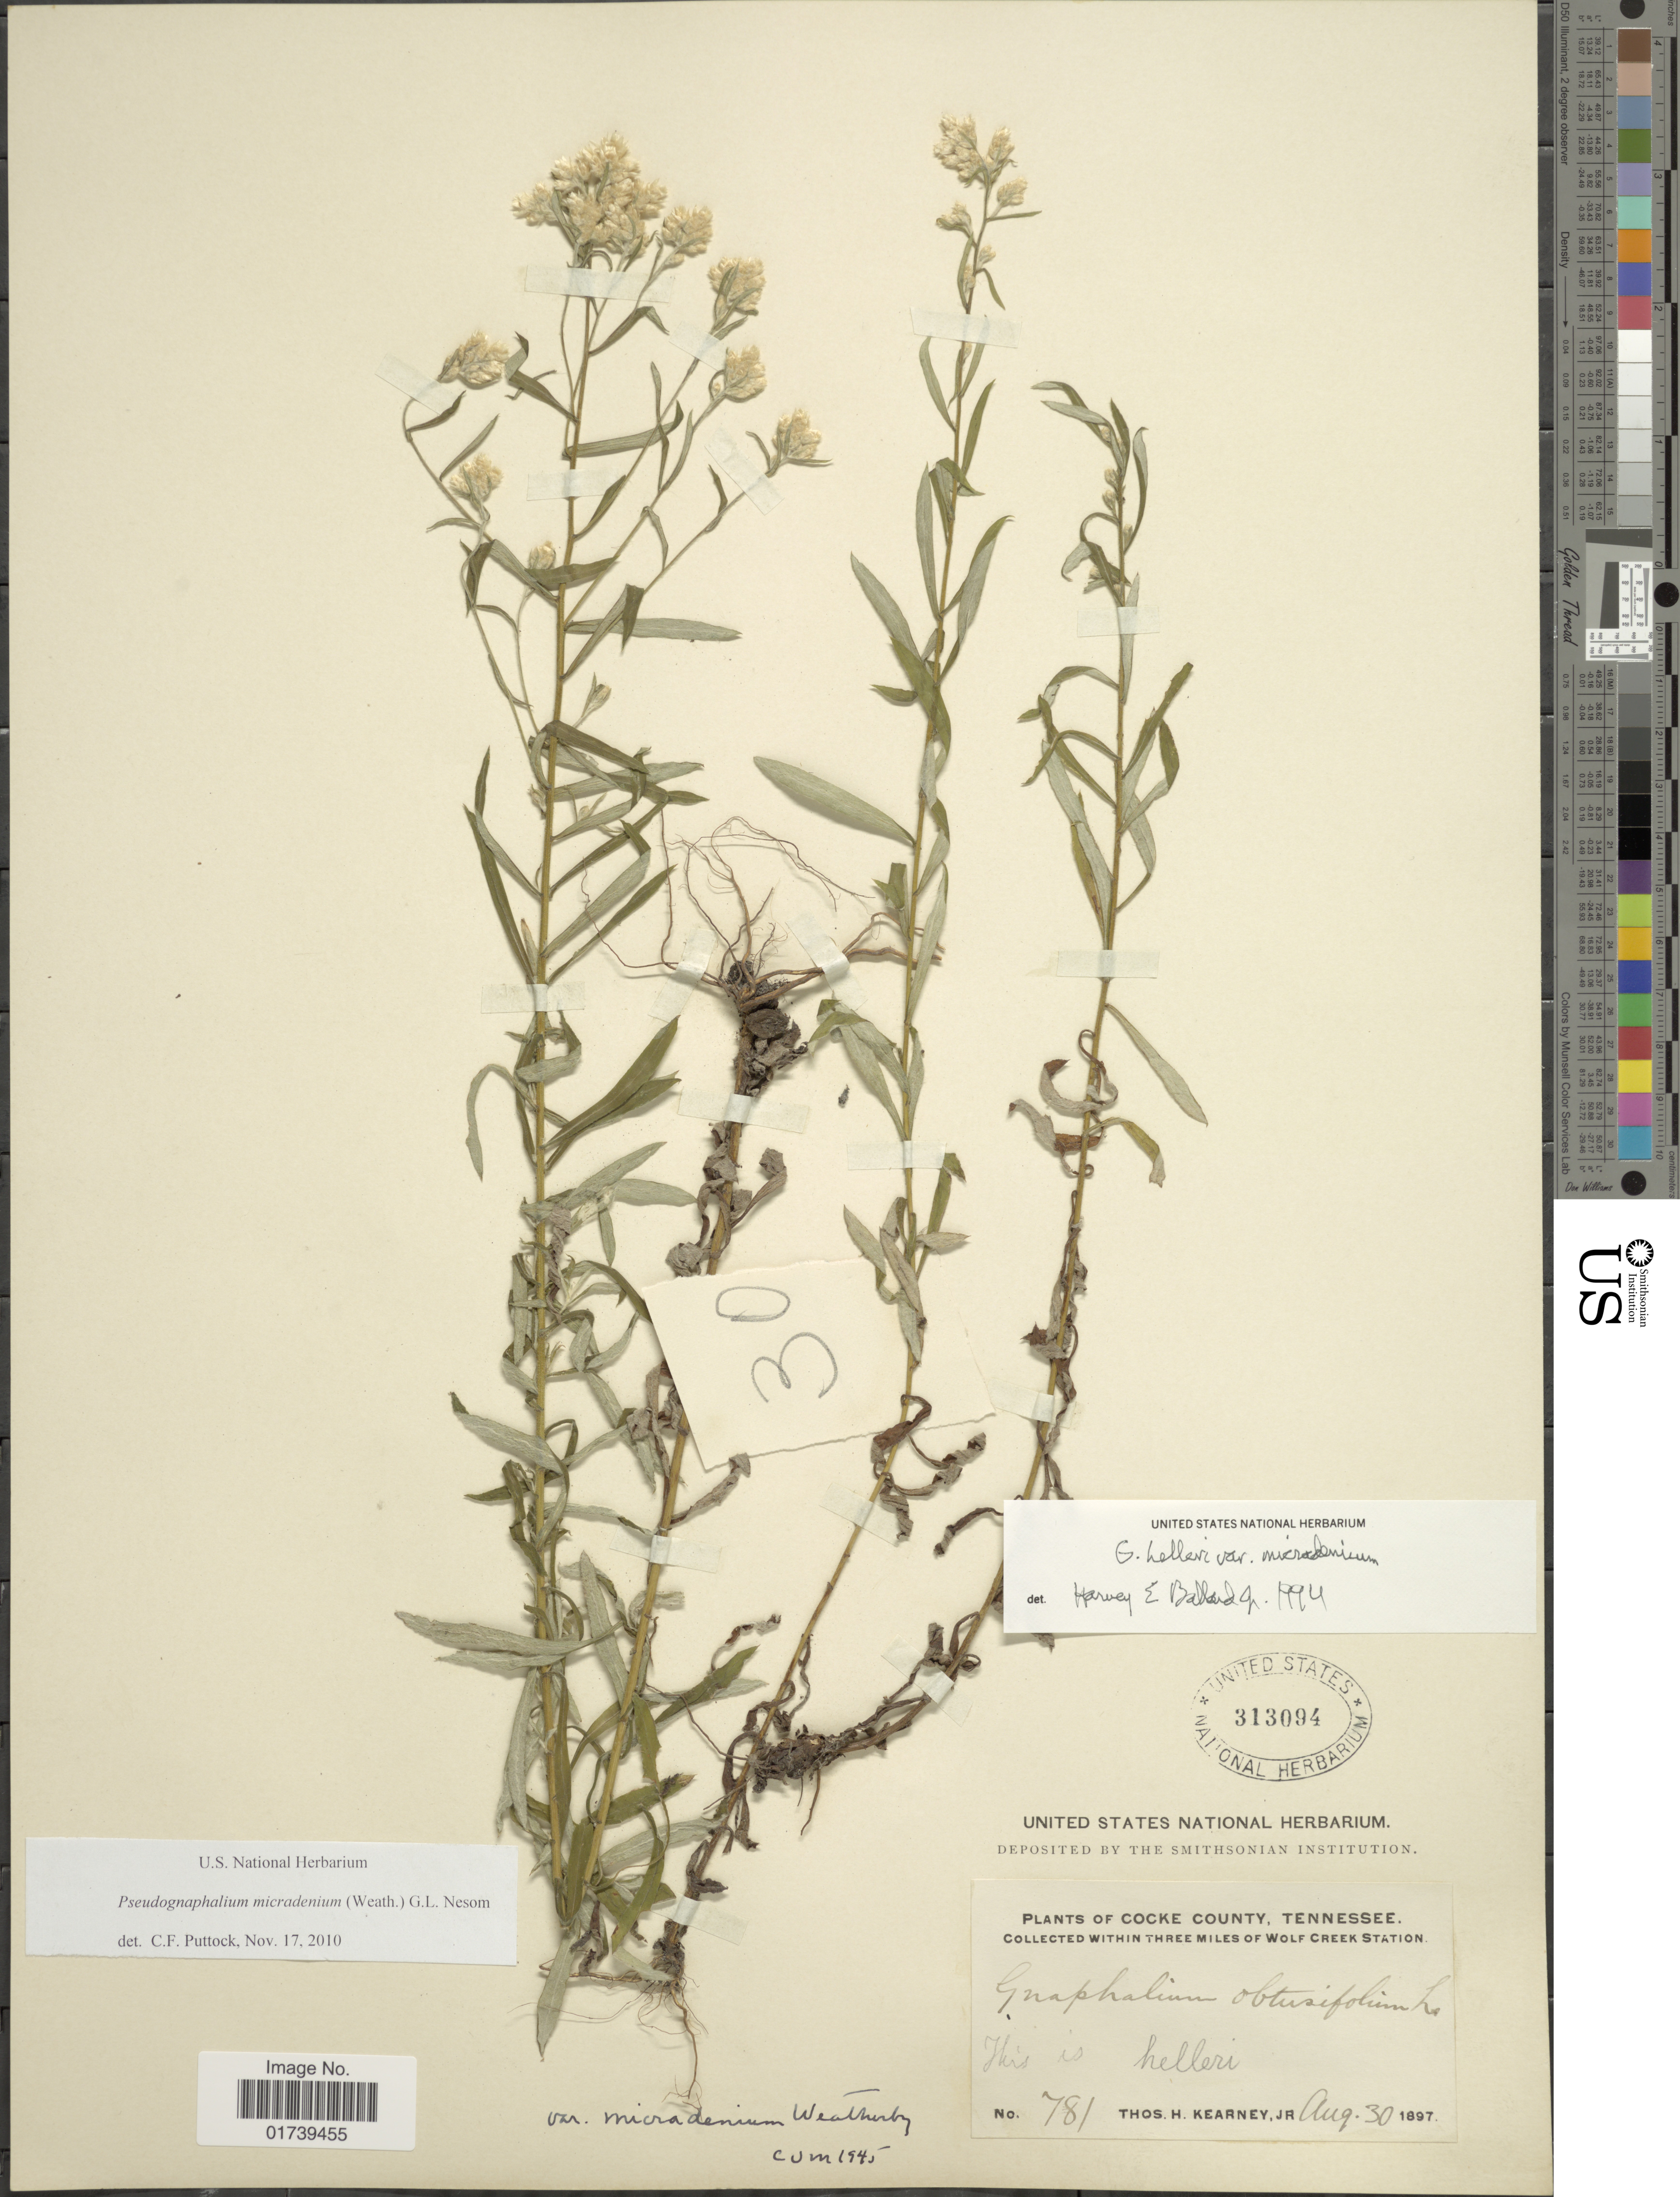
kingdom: Plantae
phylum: Tracheophyta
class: Magnoliopsida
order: Asterales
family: Asteraceae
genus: Pseudognaphalium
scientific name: Pseudognaphalium micradenium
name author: (Weath.) G.L. Nesom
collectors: T. H. Kearney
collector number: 781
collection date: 1897-08-30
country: United States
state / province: Tennessee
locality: Cocke County, within three miles of Wolf Creek Station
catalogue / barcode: US 313094